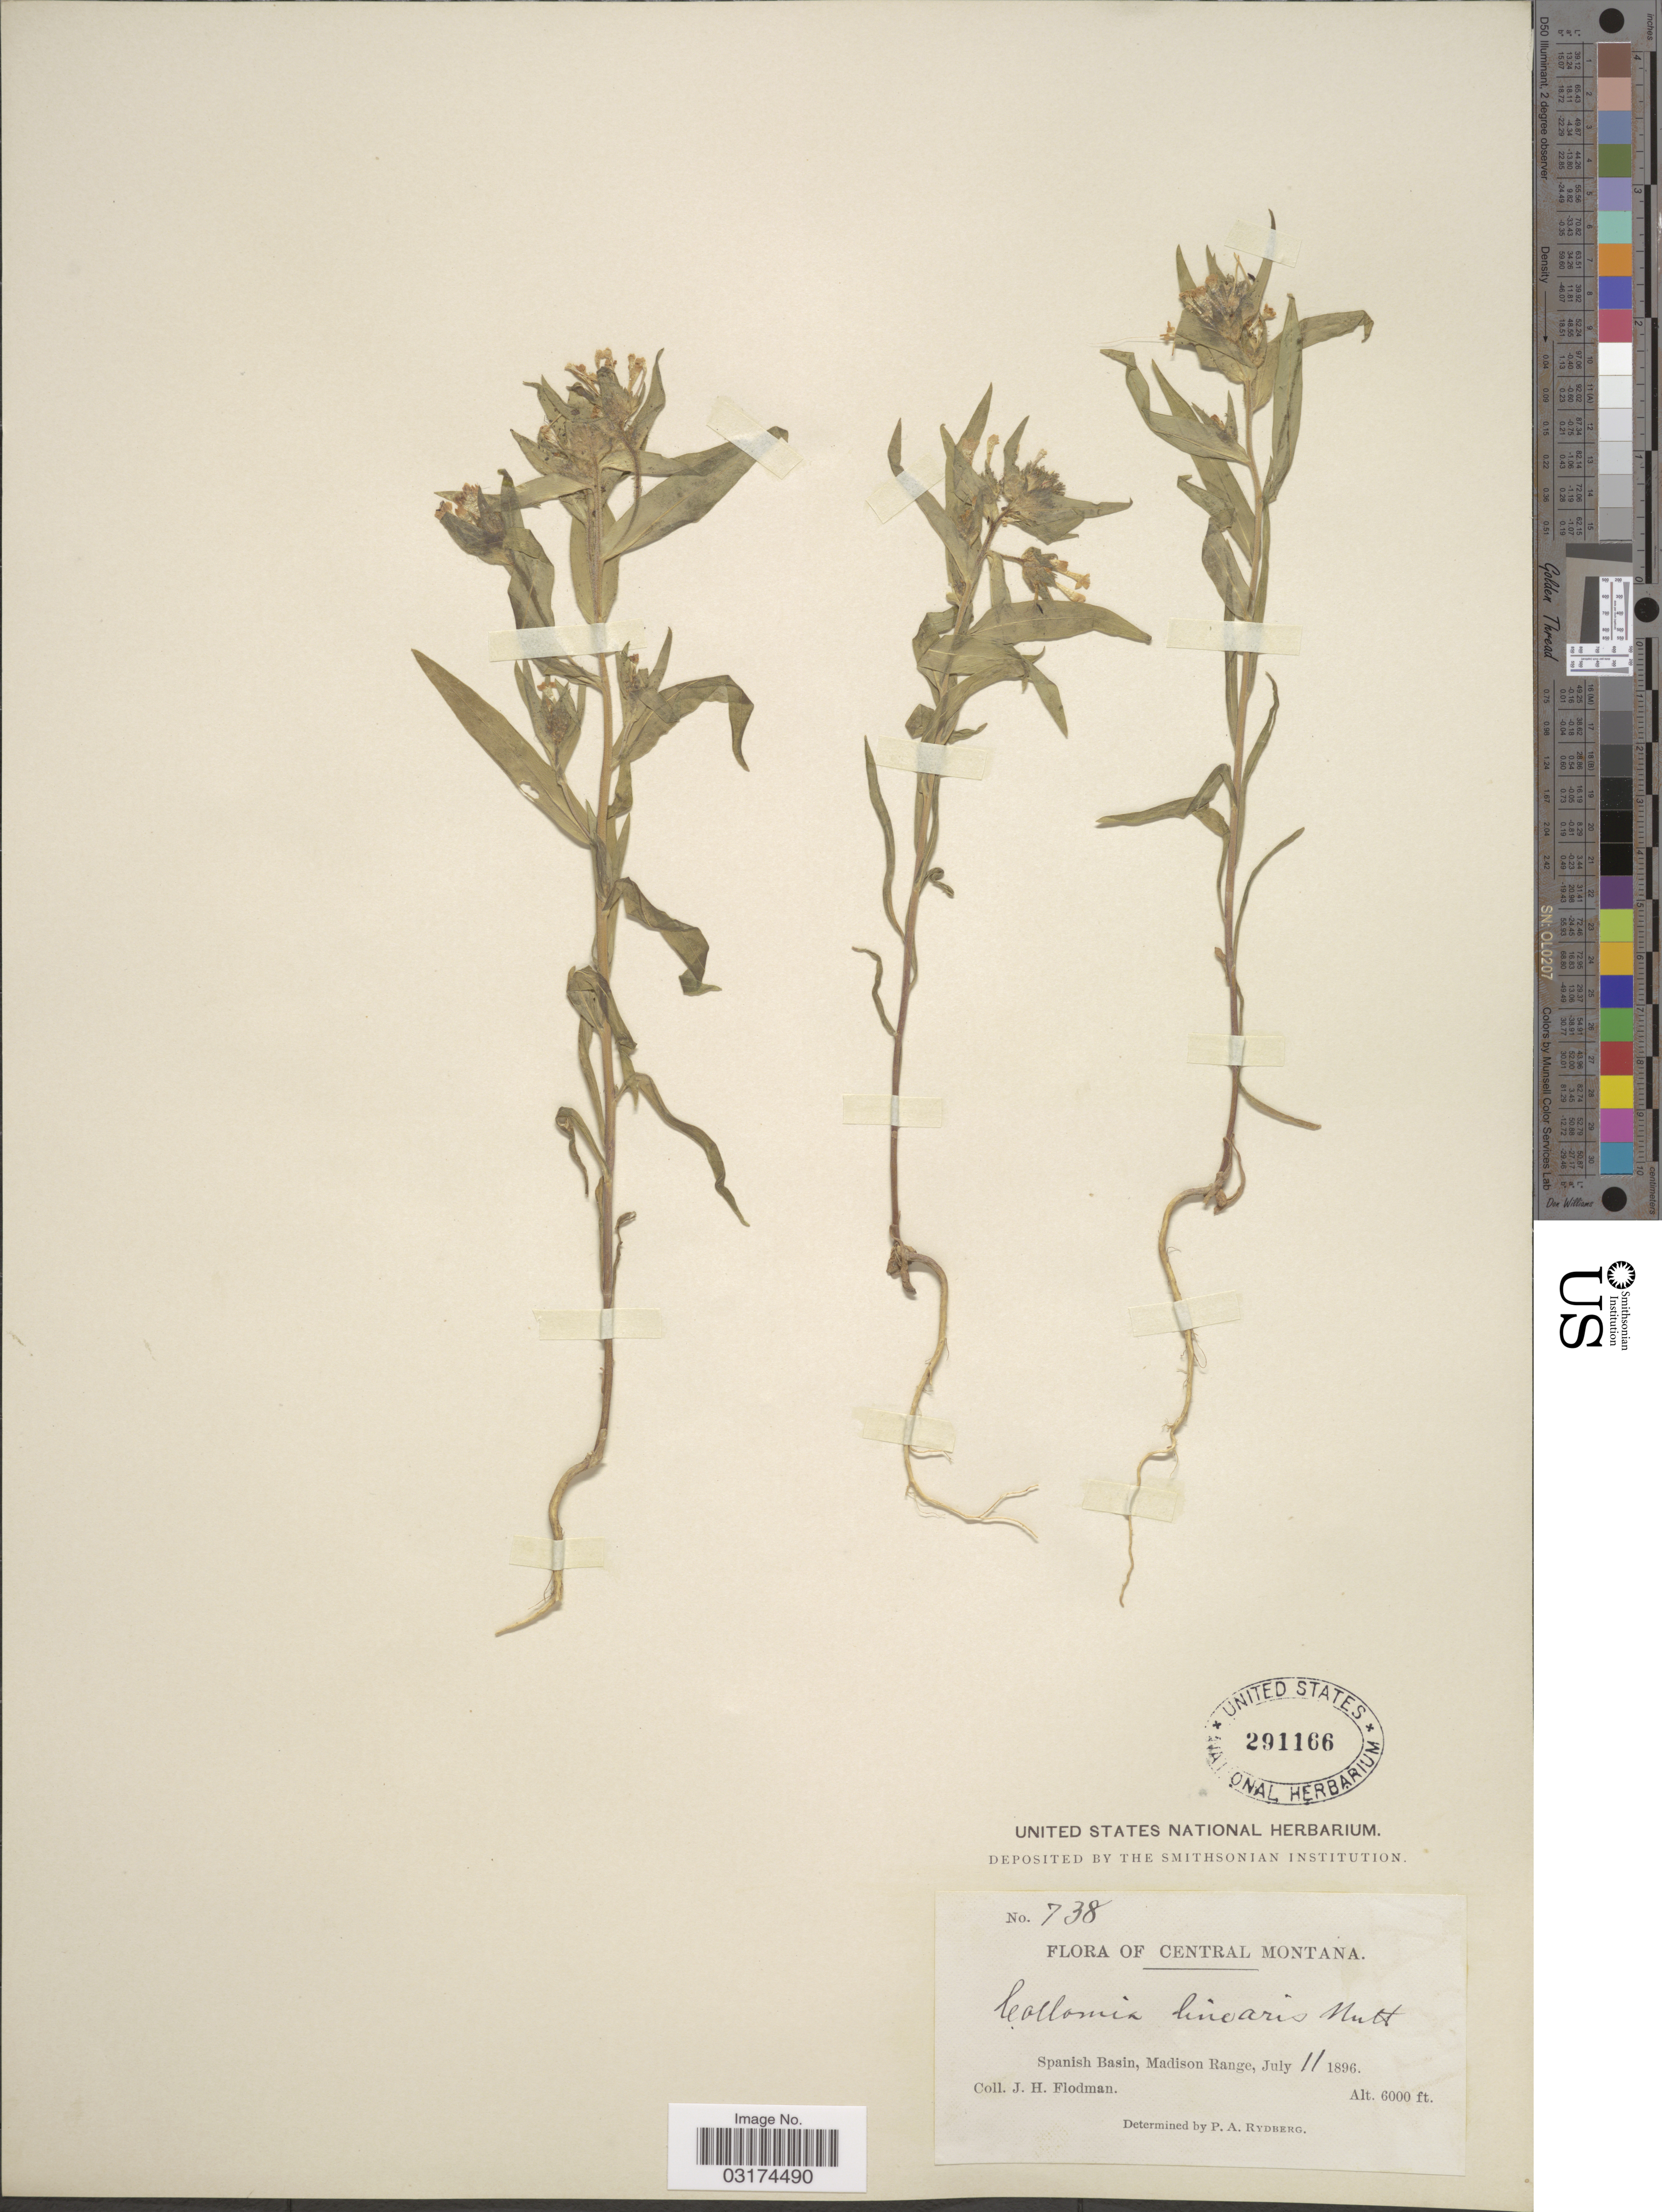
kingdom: Plantae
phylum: Tracheophyta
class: Magnoliopsida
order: Ericales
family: Polemoniaceae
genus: Collomia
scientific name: Collomia linearis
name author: Nutt.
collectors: J. Flodman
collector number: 738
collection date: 1896-07-11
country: United States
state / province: Montana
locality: Spanish Basin, Madison Range. Central Montana.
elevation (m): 1829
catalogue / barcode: US 291166